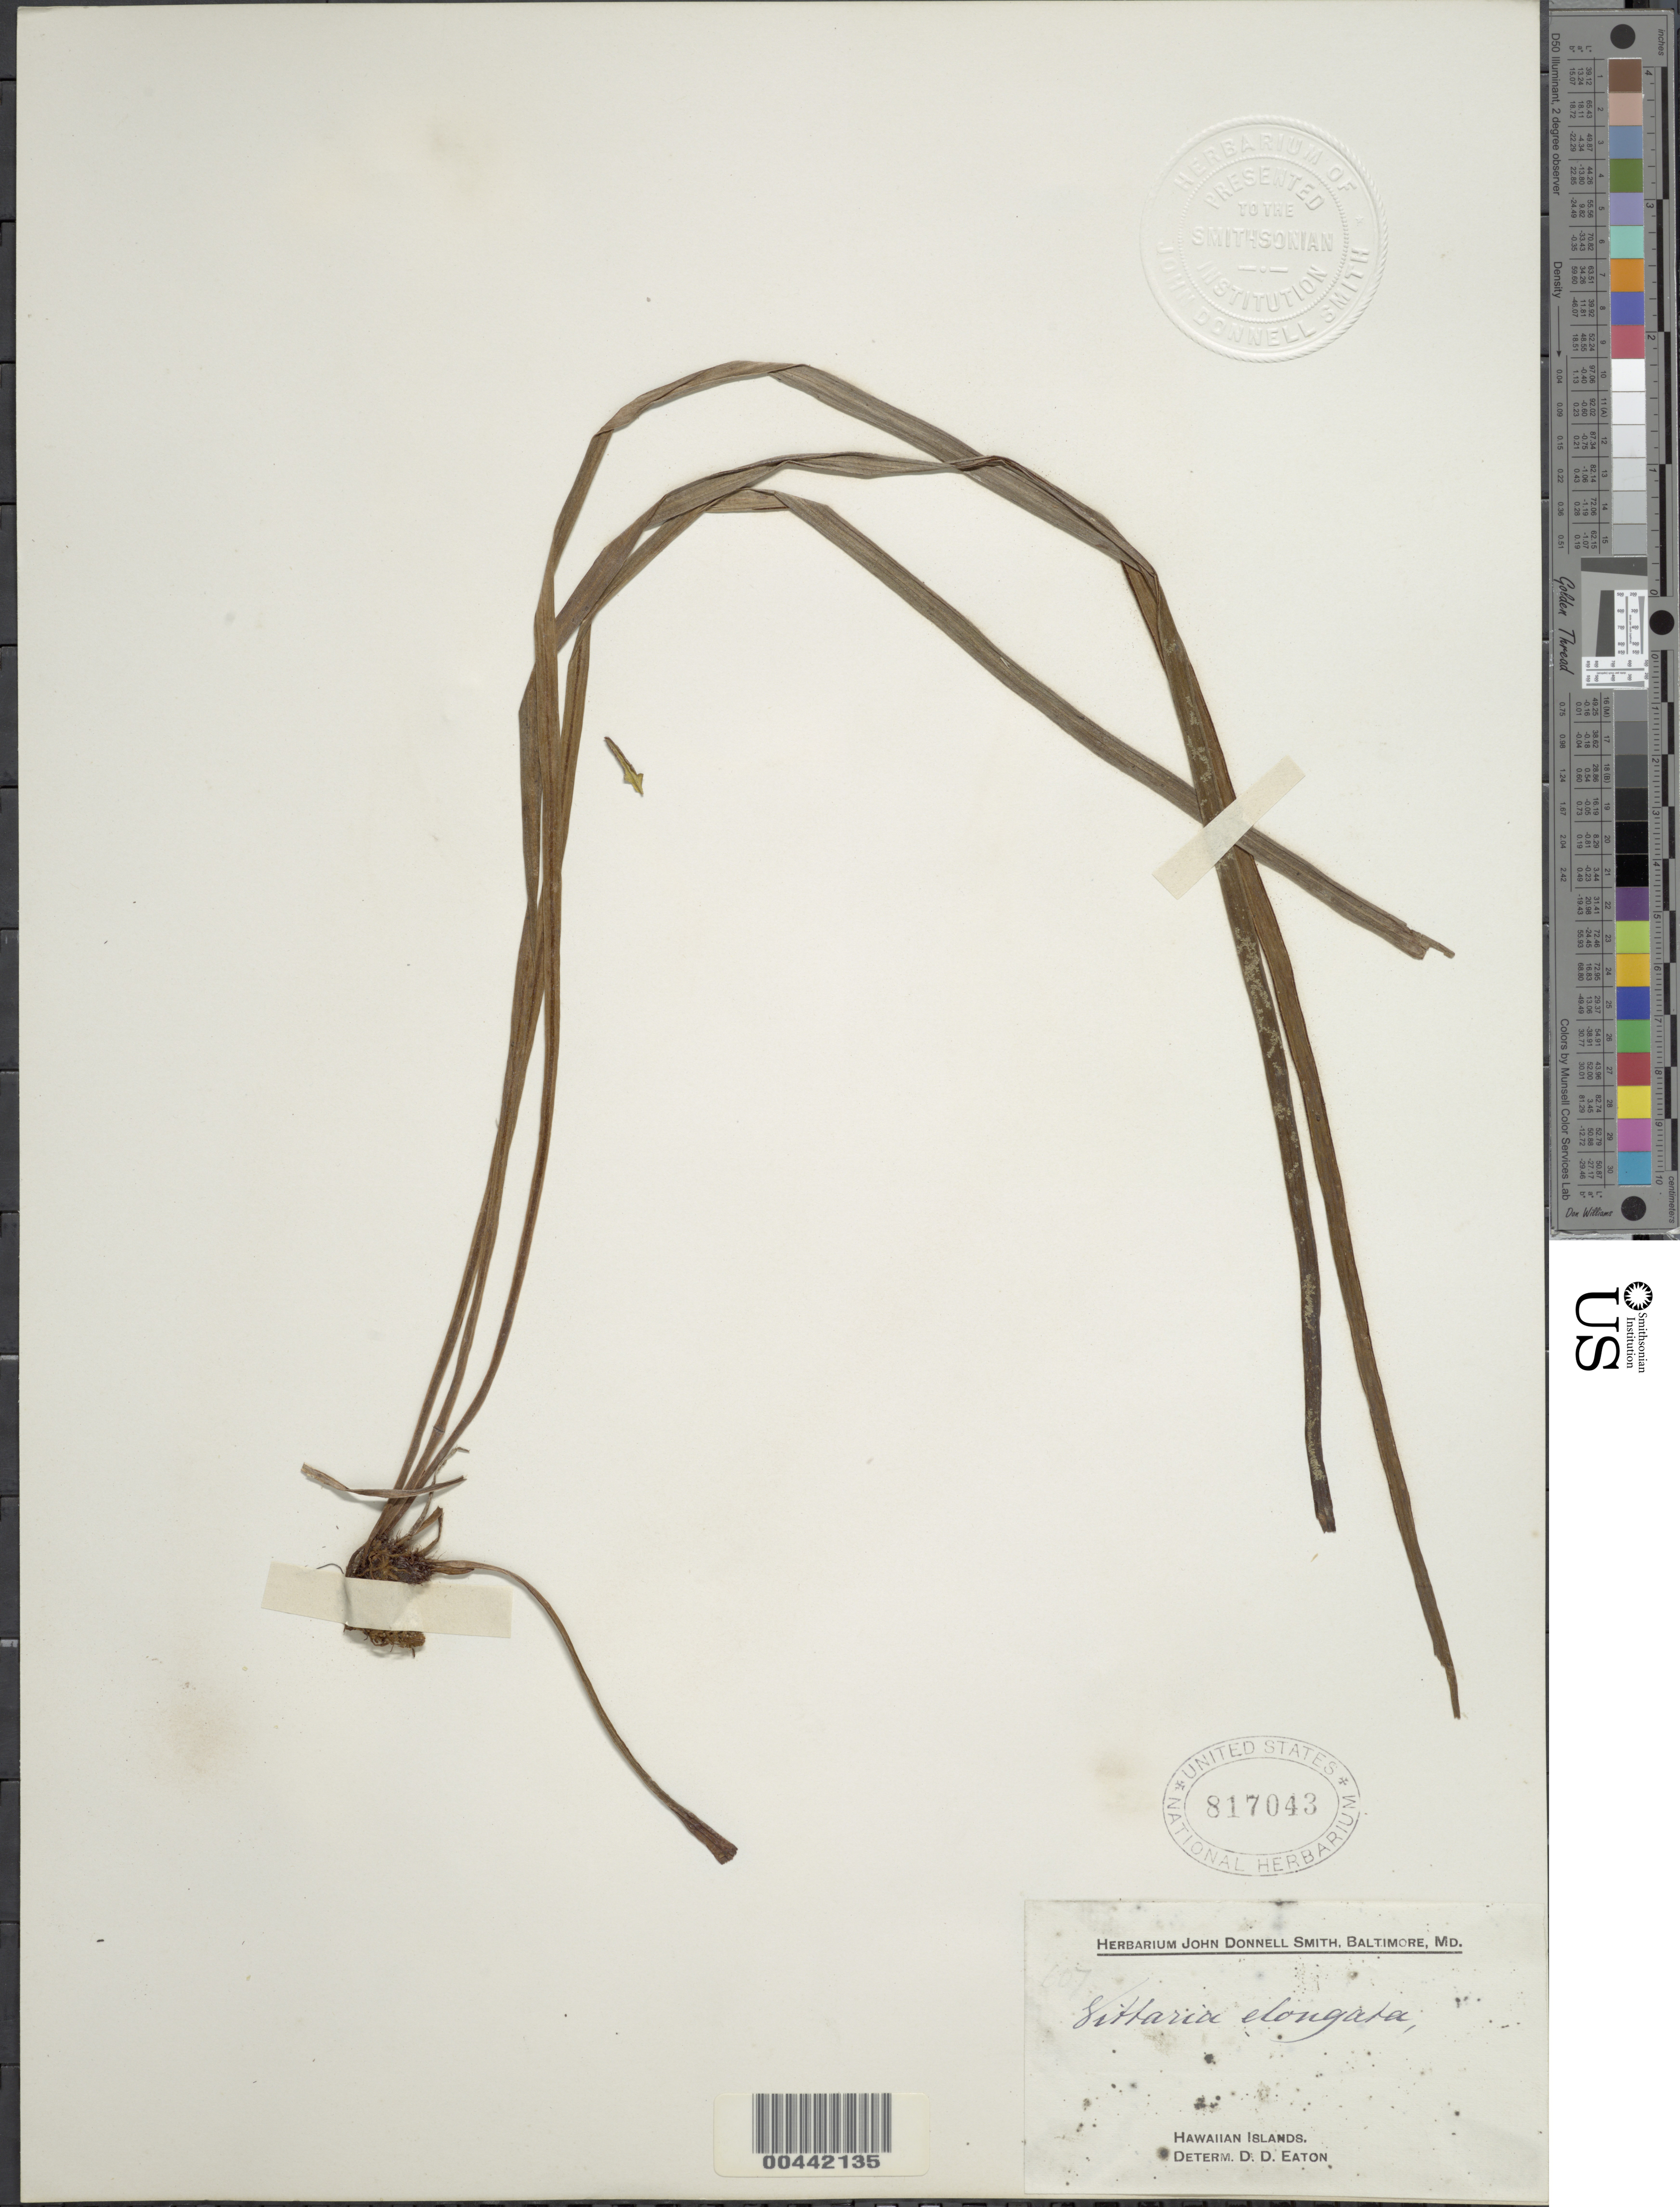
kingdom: Plantae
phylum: Tracheophyta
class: Polypodiopsida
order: Polypodiales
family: Pteridaceae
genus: Haplopteris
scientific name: Haplopteris elongata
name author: (Sw.) Crane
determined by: Wagner, W. L., (BOT), Smithsonian Institution - National Museum of Natural History (UNITED STATES)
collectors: J. Donnell Smith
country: United States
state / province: Hawaii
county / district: Hawaii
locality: Hawaiian Islands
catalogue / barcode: US 817043